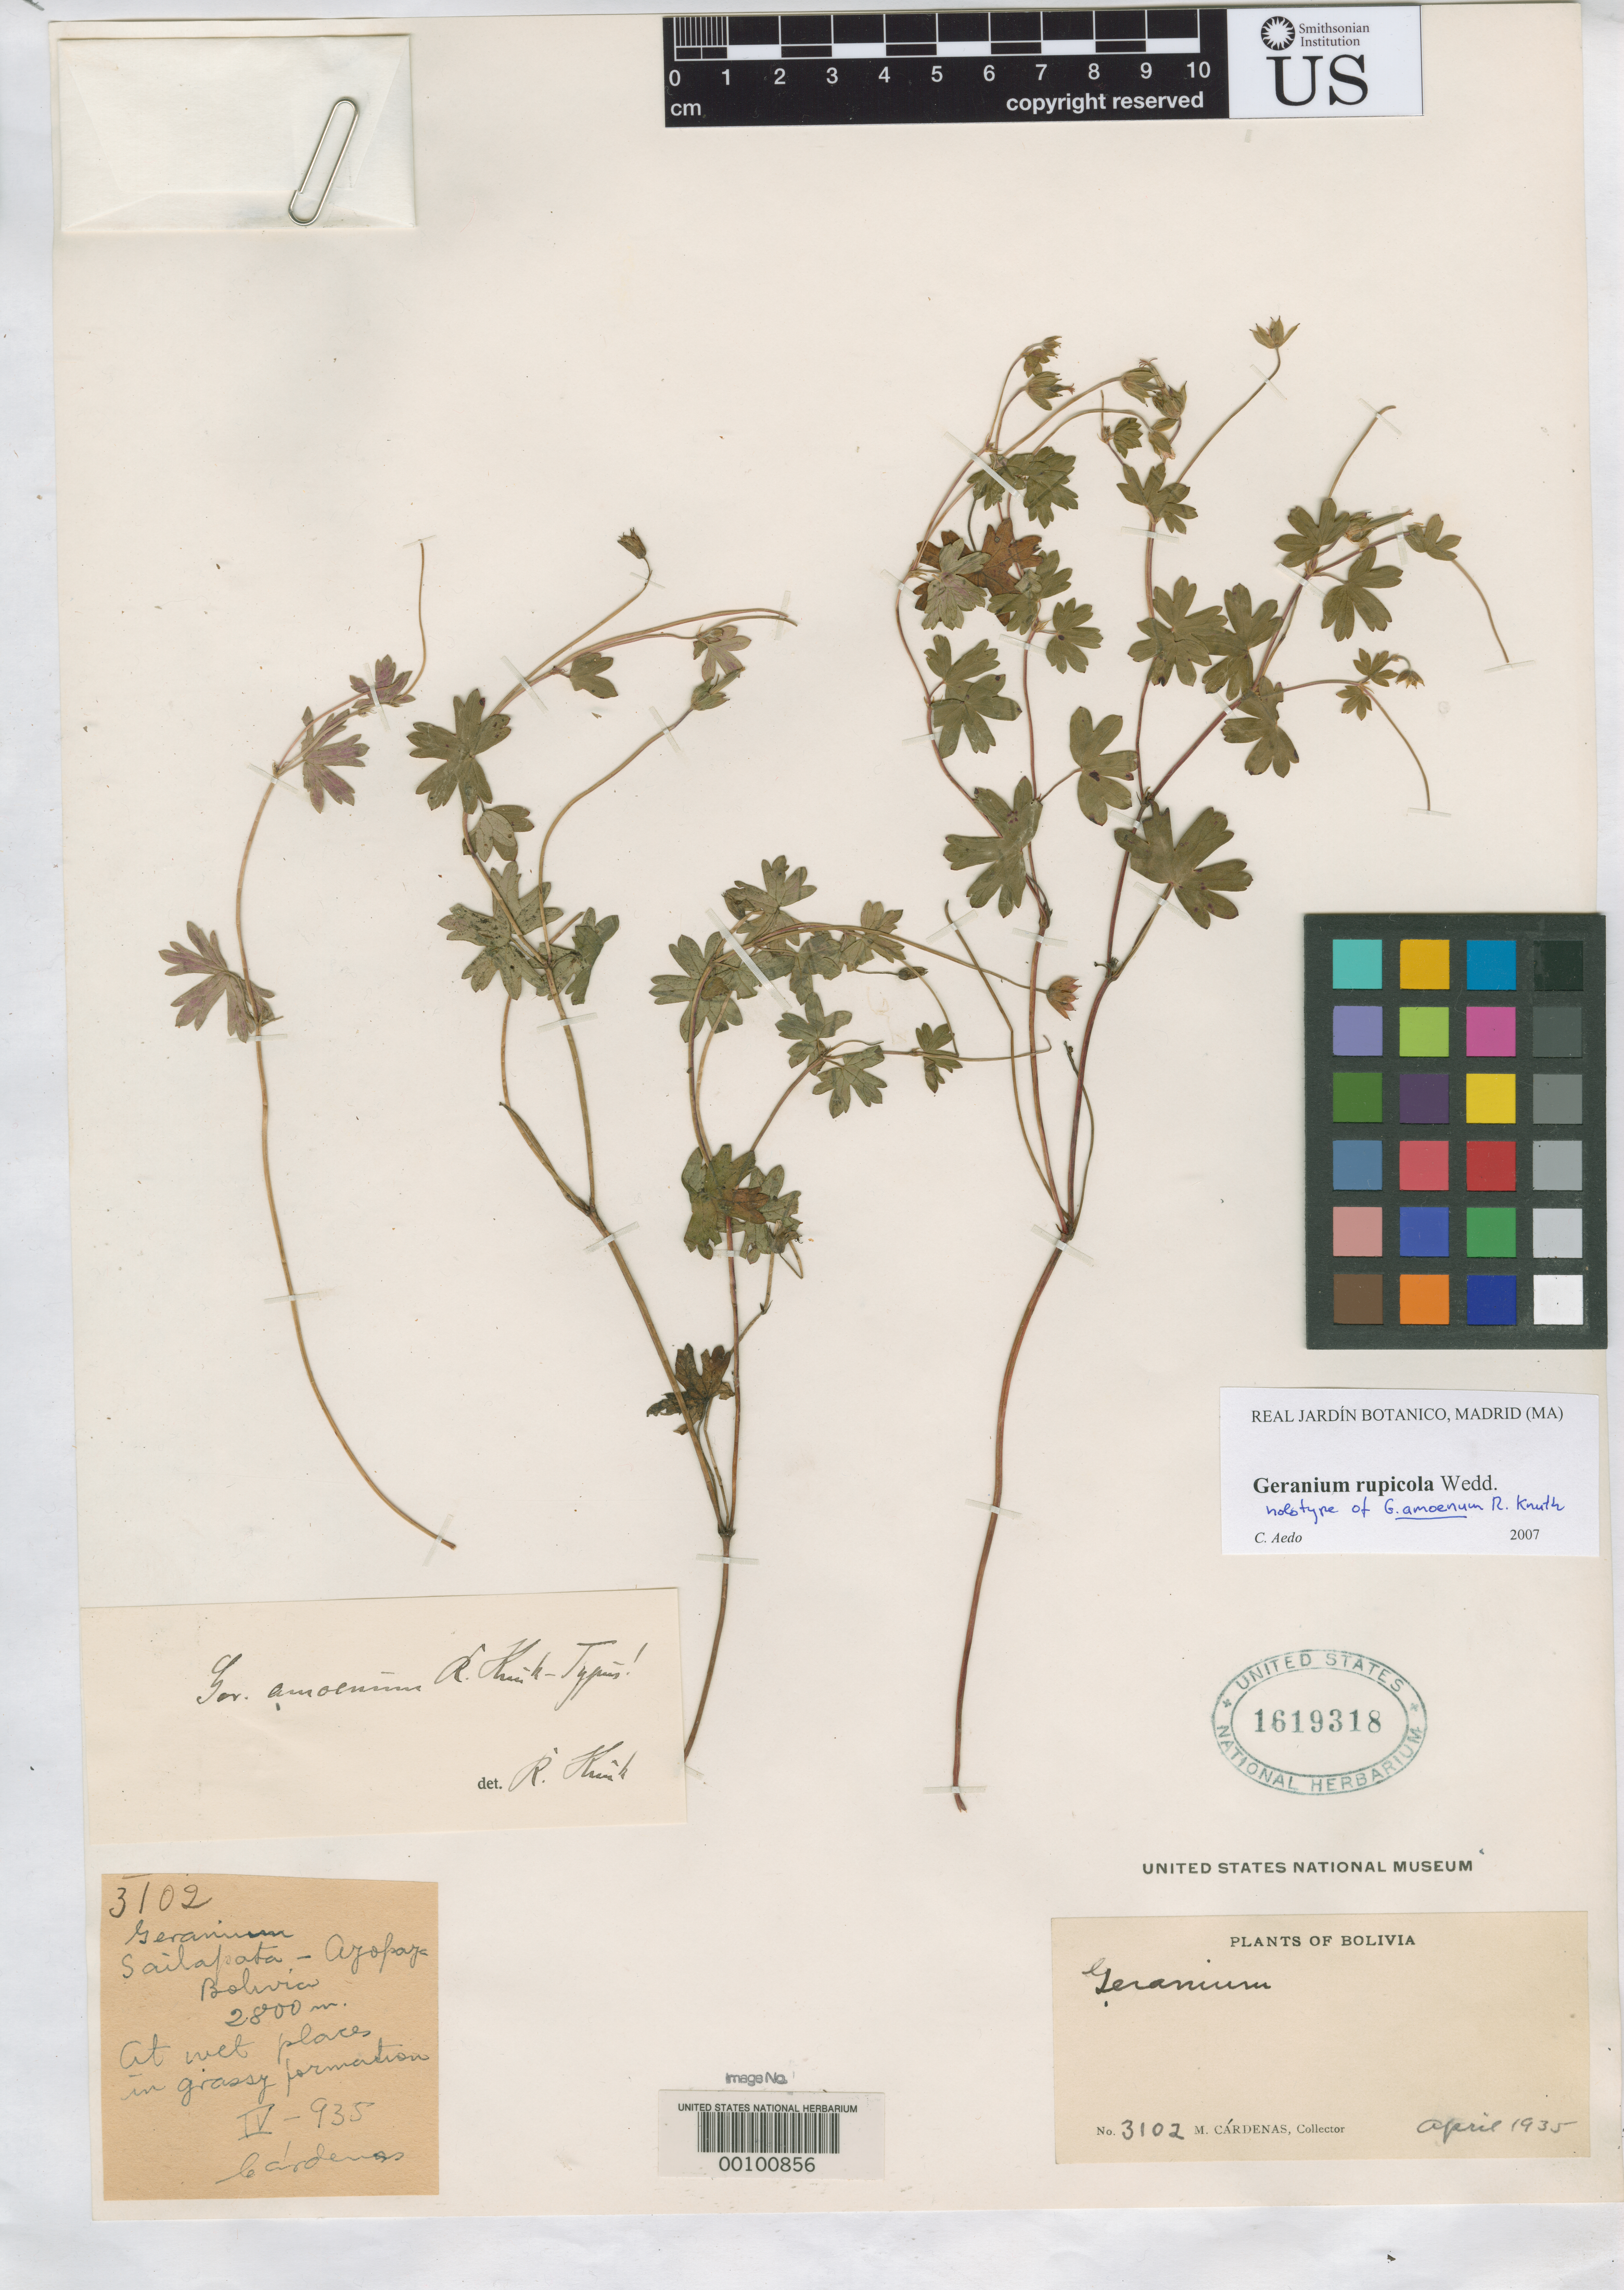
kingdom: Plantae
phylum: Tracheophyta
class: Magnoliopsida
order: Geraniales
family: Geraniaceae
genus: Geranium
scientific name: Geranium amoenum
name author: R. Knuth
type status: Holotype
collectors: M. Cárdenas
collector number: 3102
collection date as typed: Apr 1935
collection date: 1935-04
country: Bolivia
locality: Sailapata - Azopage.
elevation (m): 2800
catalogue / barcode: US 1619318